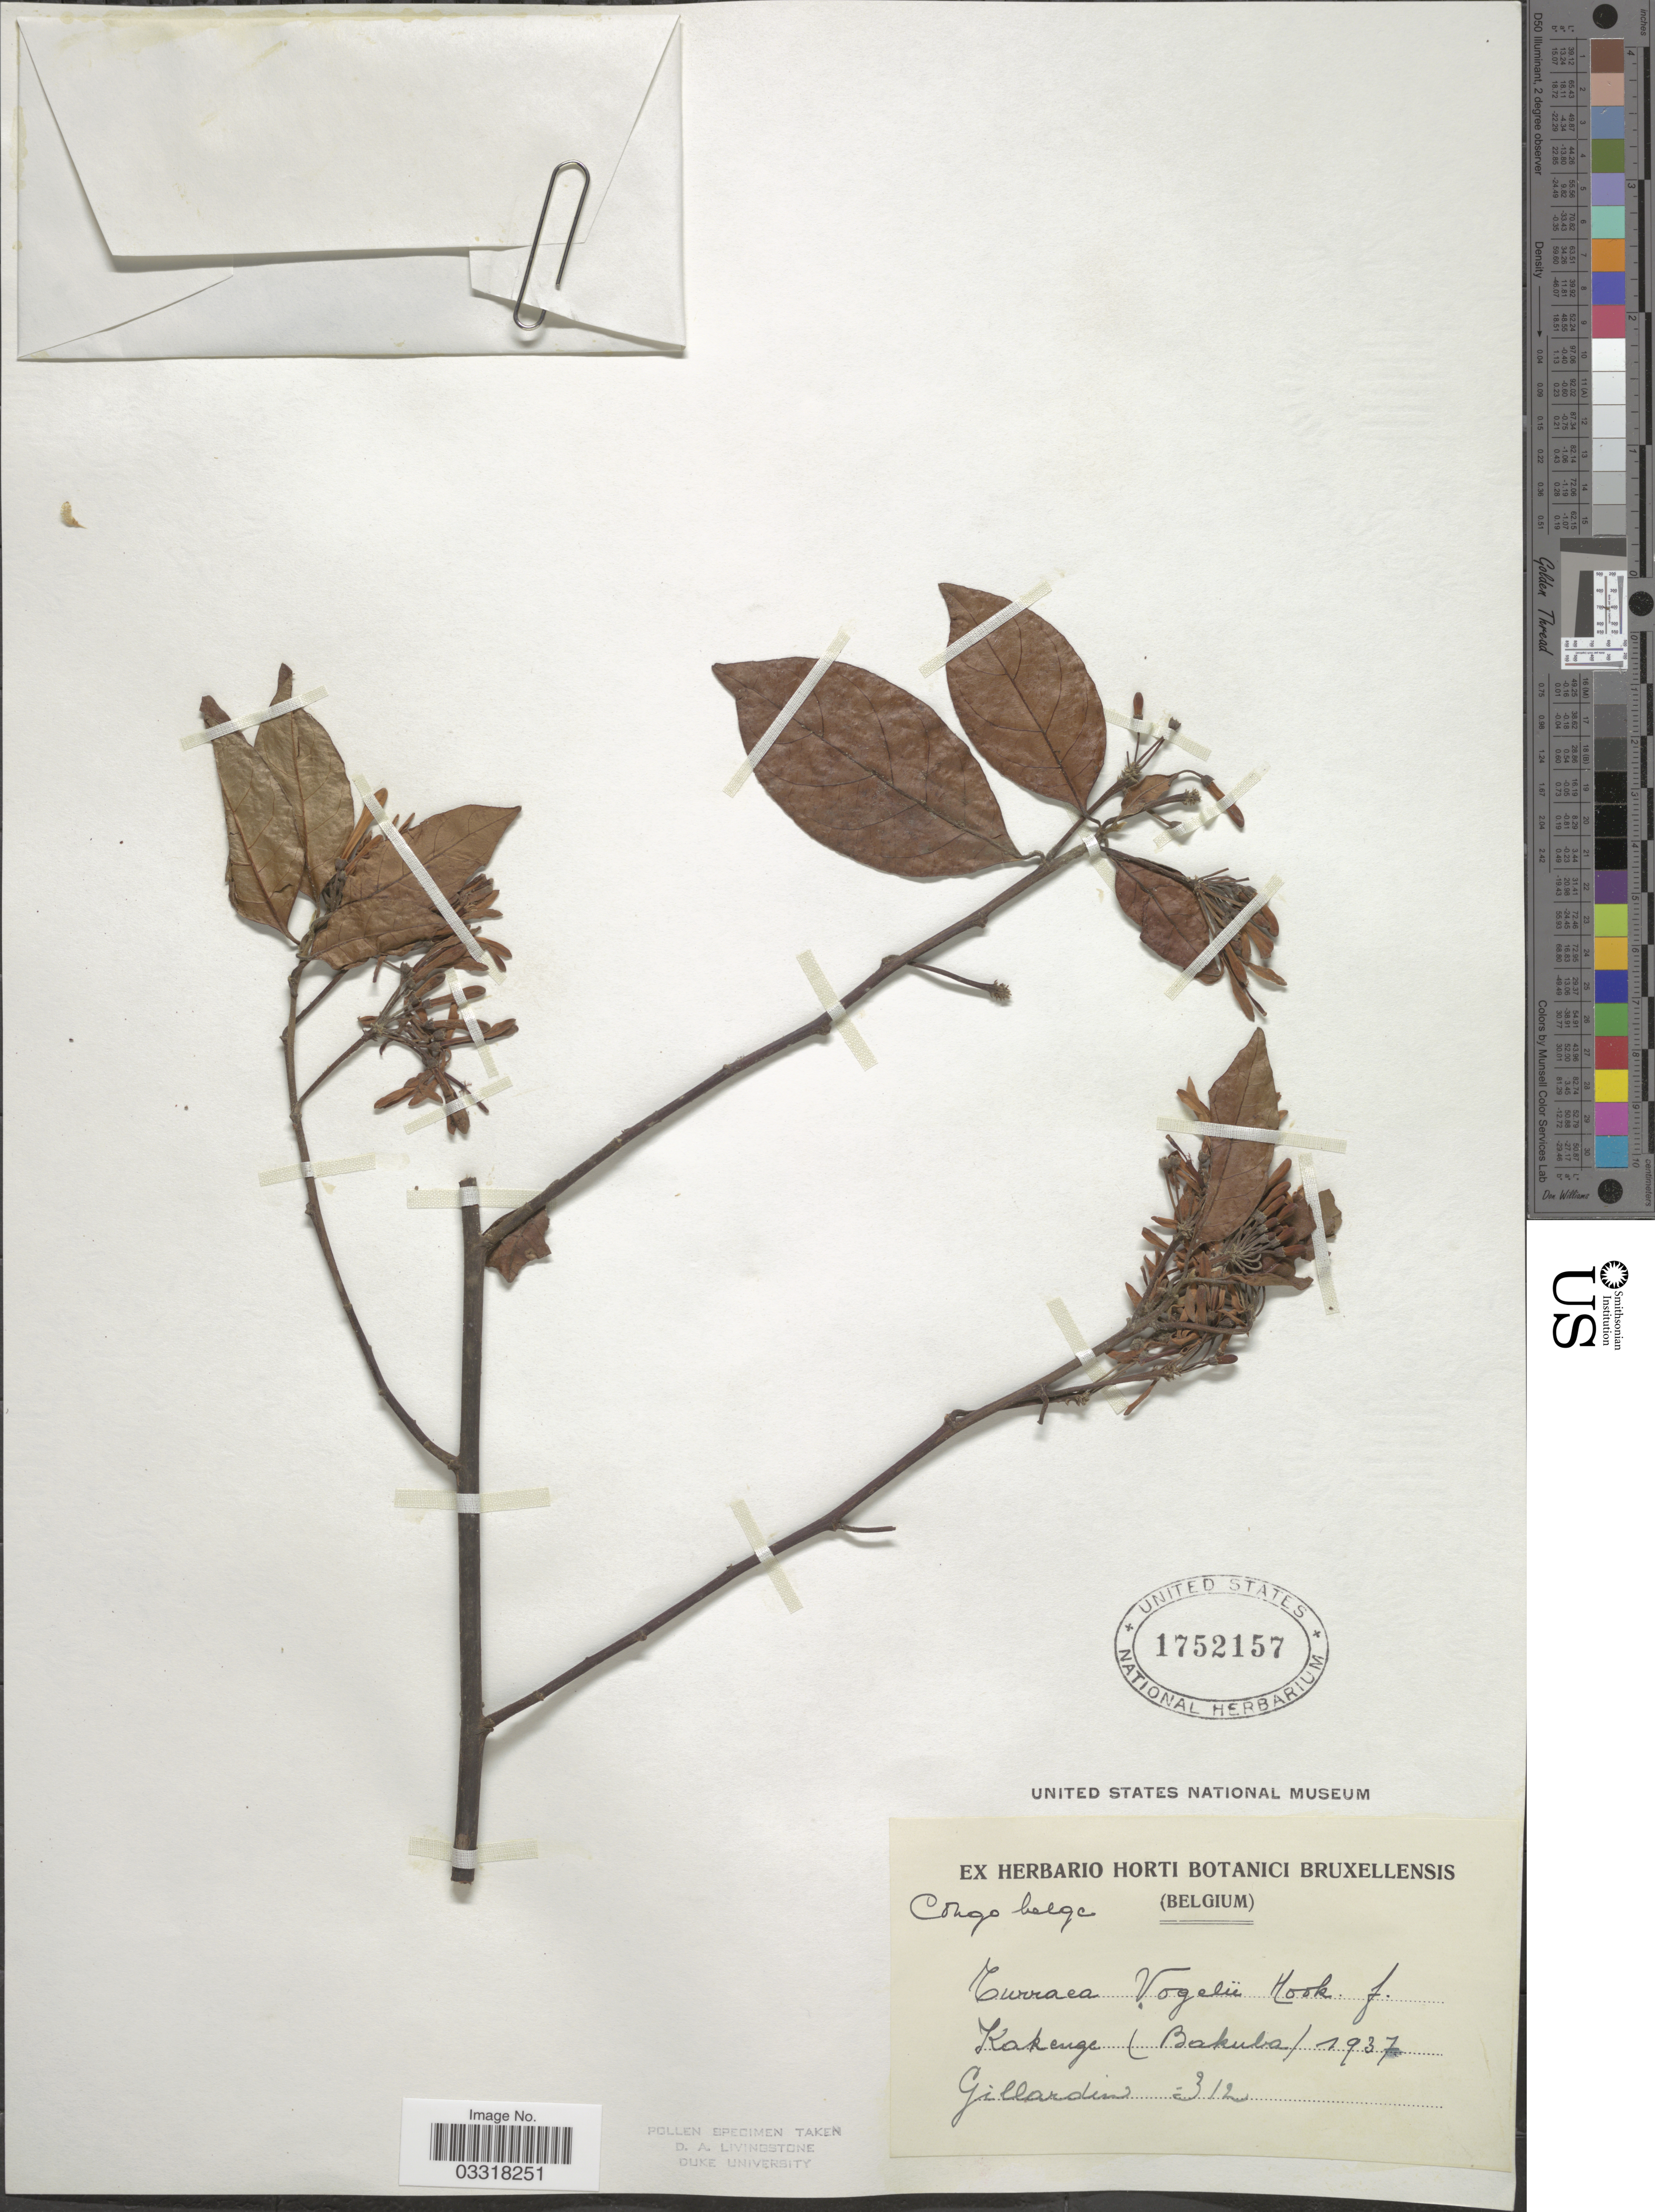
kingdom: Plantae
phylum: Tracheophyta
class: Magnoliopsida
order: Sapindales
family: Meliaceae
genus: Turraea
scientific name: Turraea vogelii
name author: Hook. f. ex Benth.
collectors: -. Gillardin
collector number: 312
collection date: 1937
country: Congo, Democratic Republic of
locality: Congo Belge. Kakenge (Bakuba).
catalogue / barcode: US 1752157